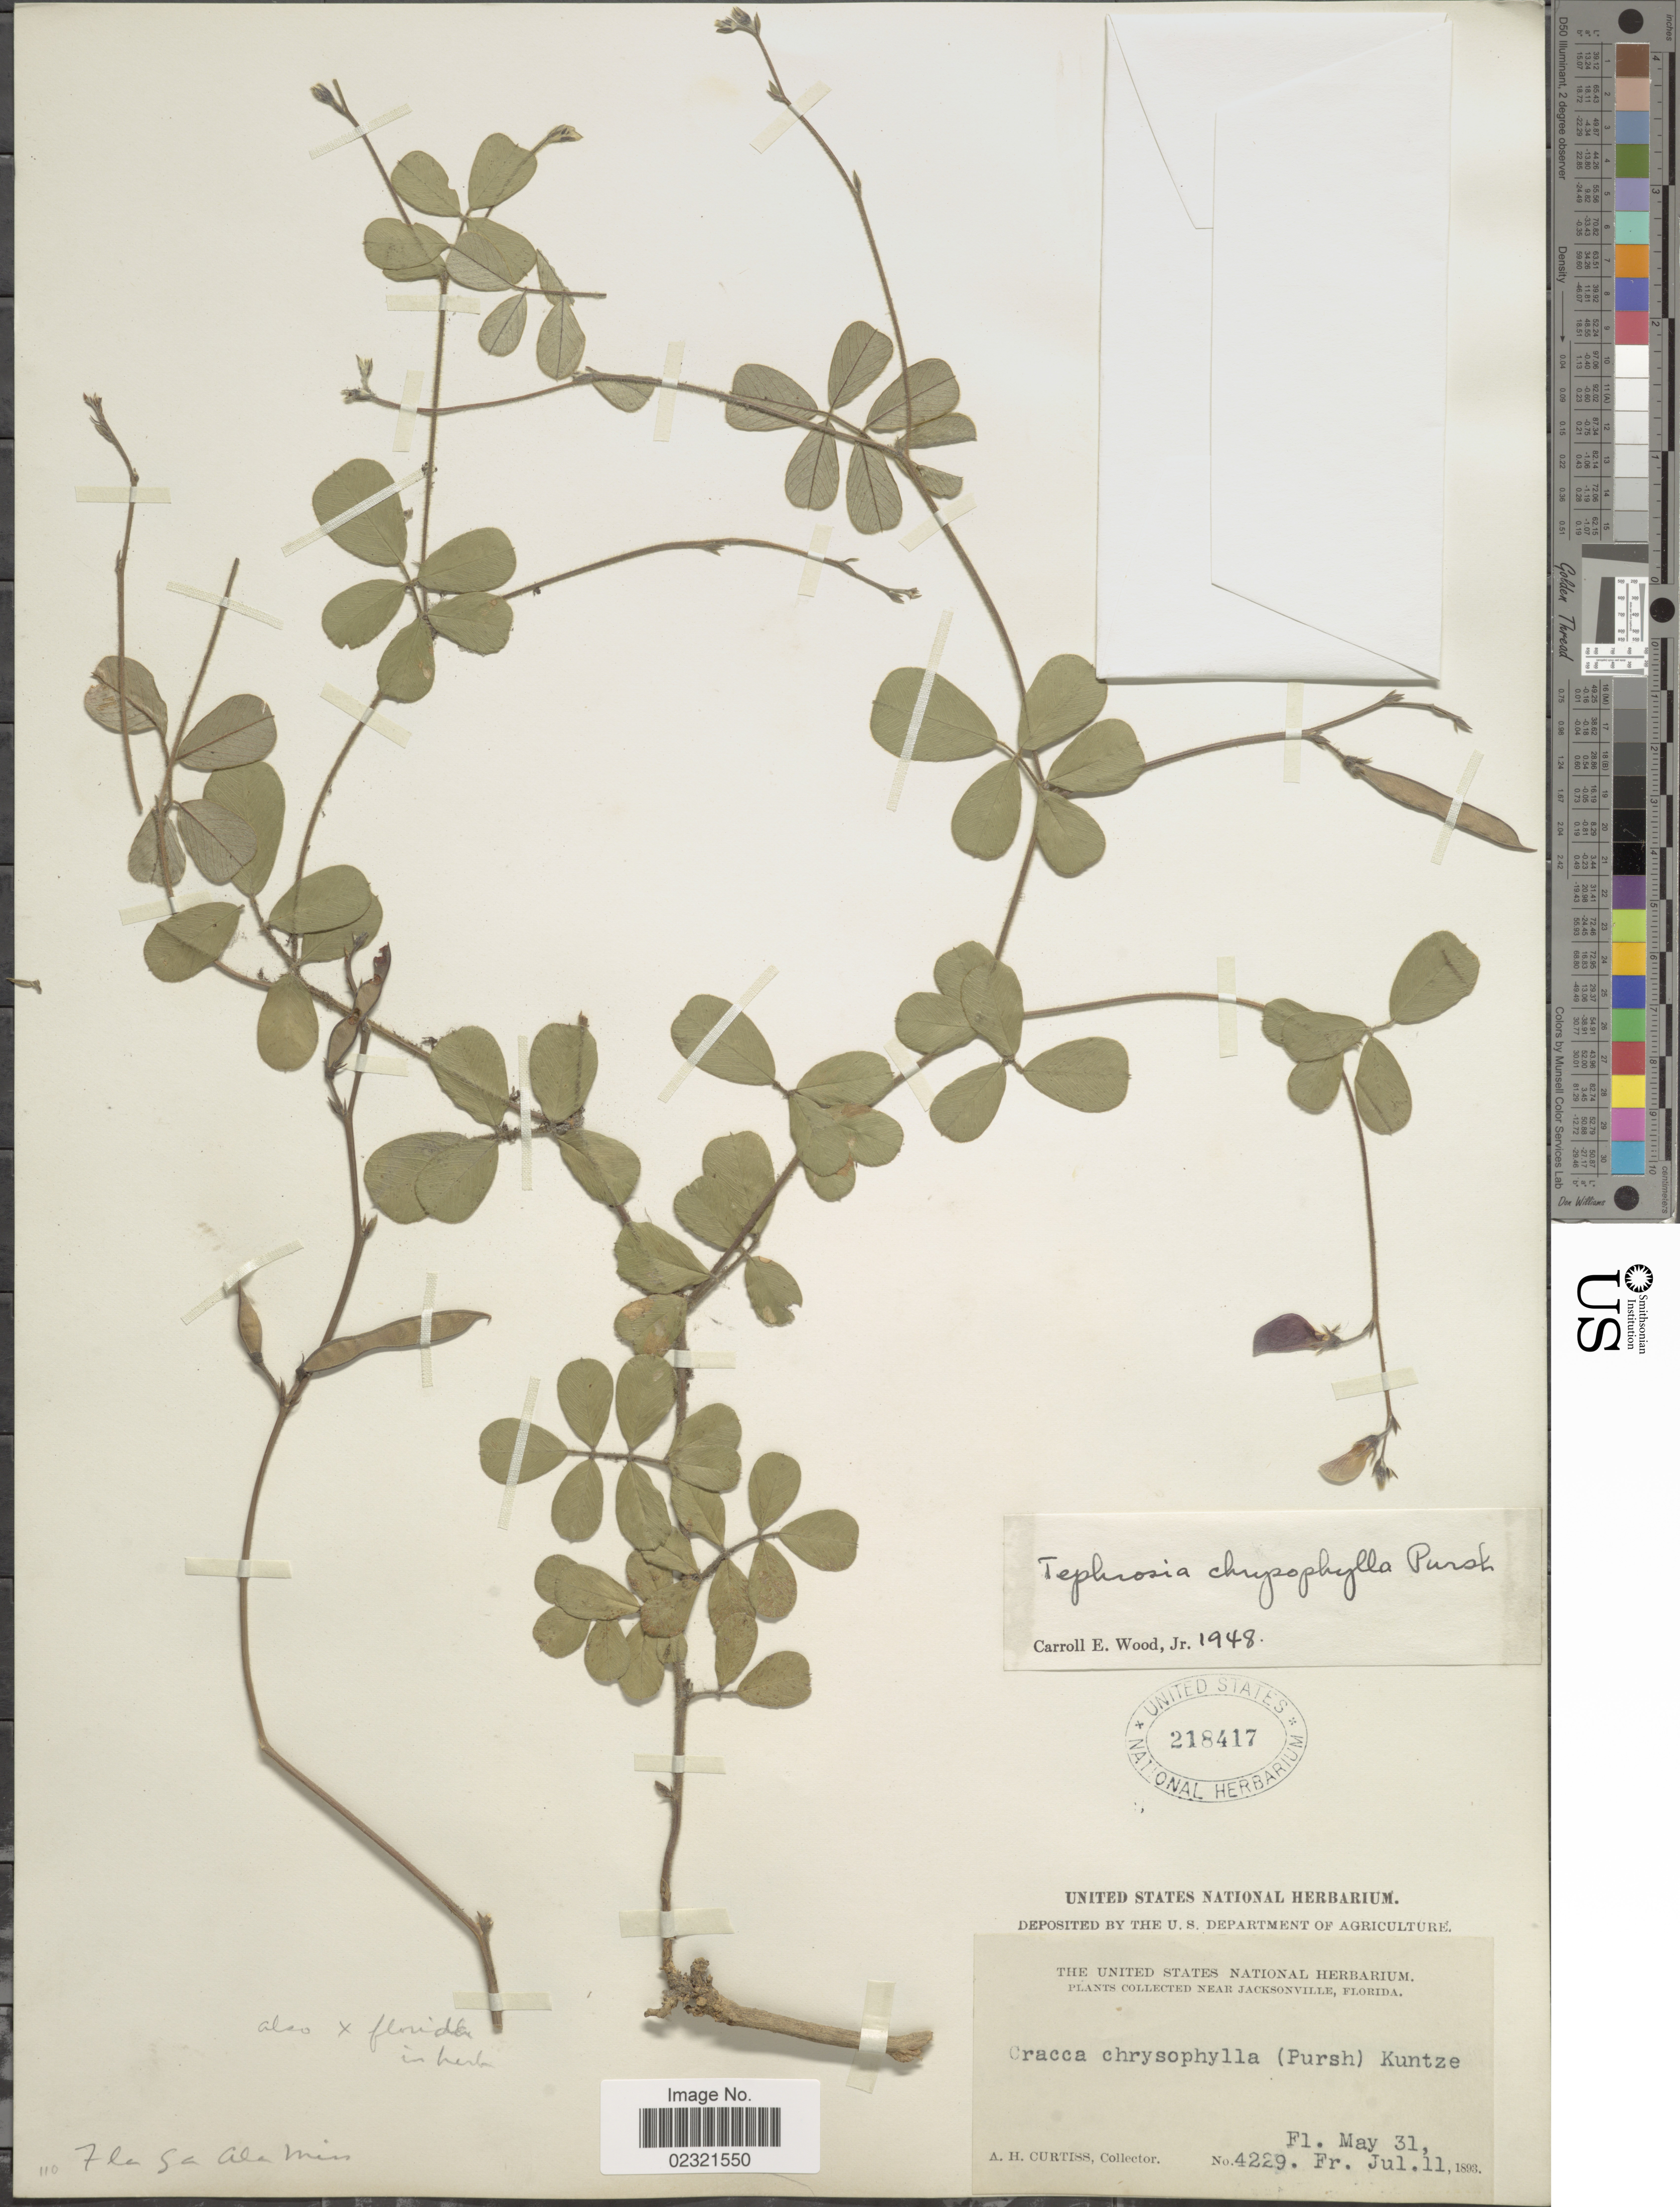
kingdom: Plantae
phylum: Tracheophyta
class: Magnoliopsida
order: Fabales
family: Fabaceae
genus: Tephrosia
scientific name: Tephrosia chrysophylla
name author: Pursh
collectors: A. H. Curtiss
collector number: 7229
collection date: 1893-07-11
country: United States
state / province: Florida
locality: Near Jacksonville.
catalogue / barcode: US 218417